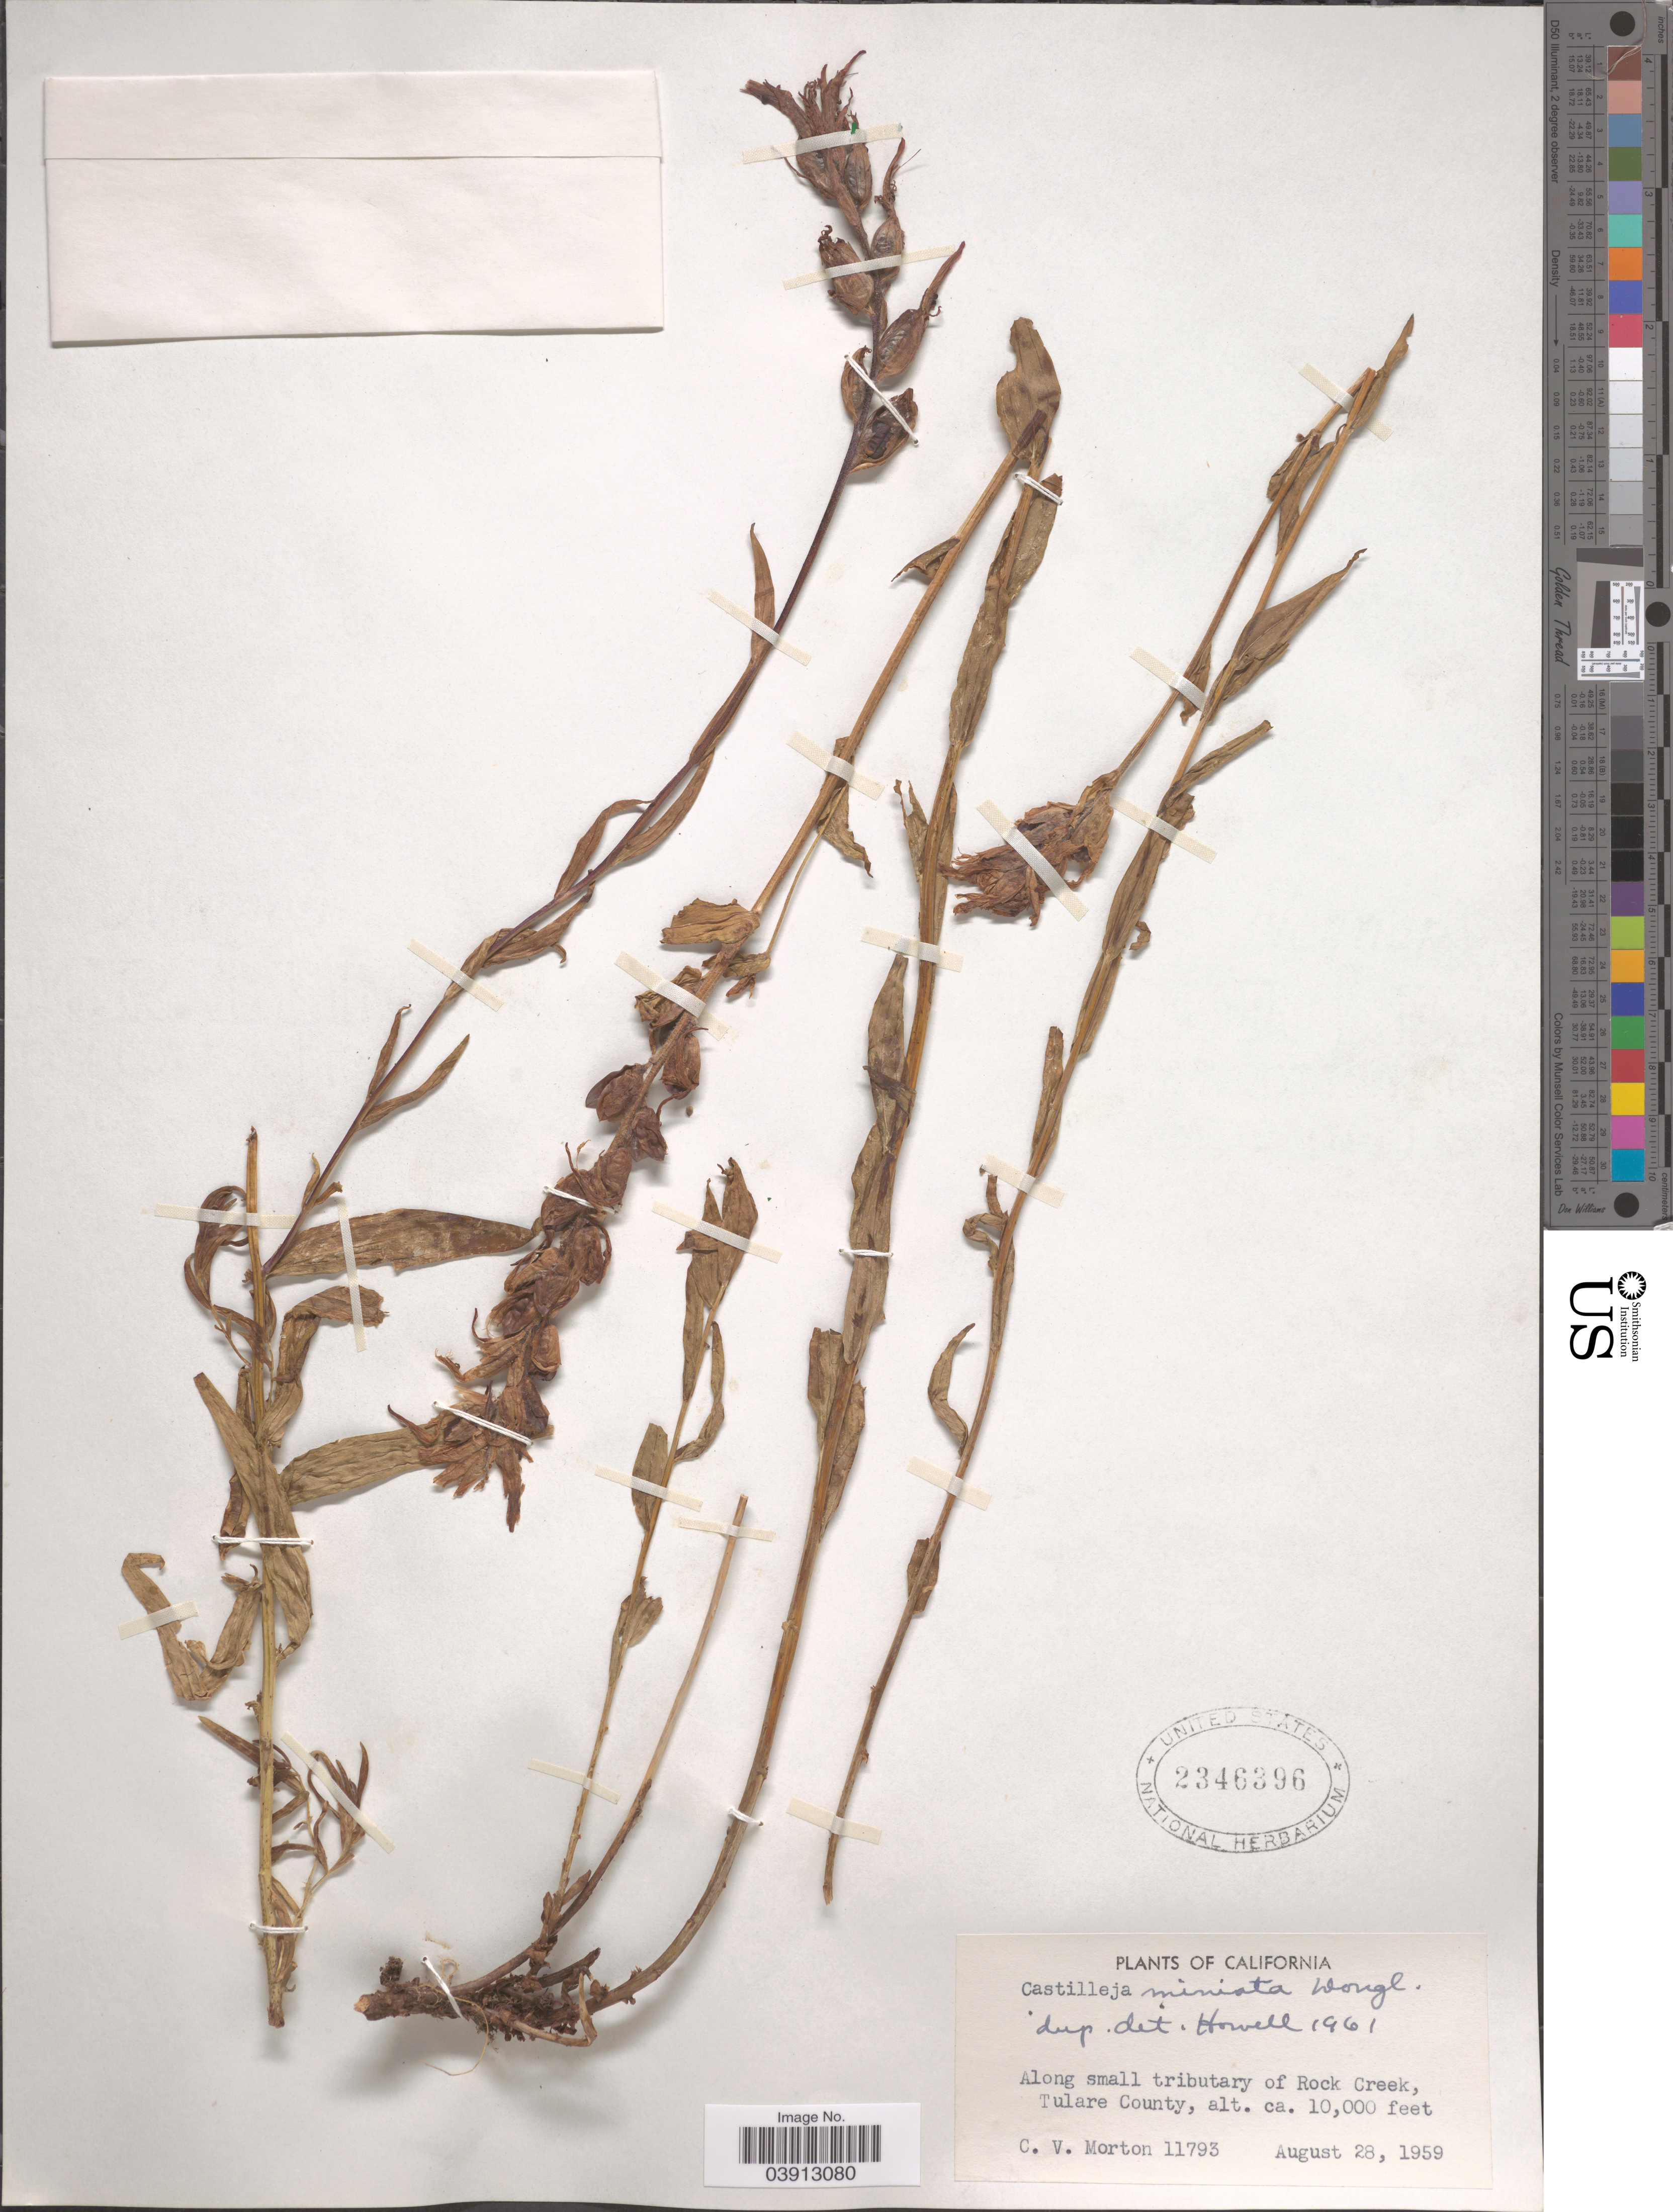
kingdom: Plantae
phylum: Tracheophyta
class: Magnoliopsida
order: Lamiales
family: Orobanchaceae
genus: Castilleja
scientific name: Castilleja miniata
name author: Douglas ex Hook.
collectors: C. V. Morton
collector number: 11793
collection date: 1959-08-28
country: United States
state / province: California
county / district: Tulare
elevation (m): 3048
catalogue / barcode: US 2346396